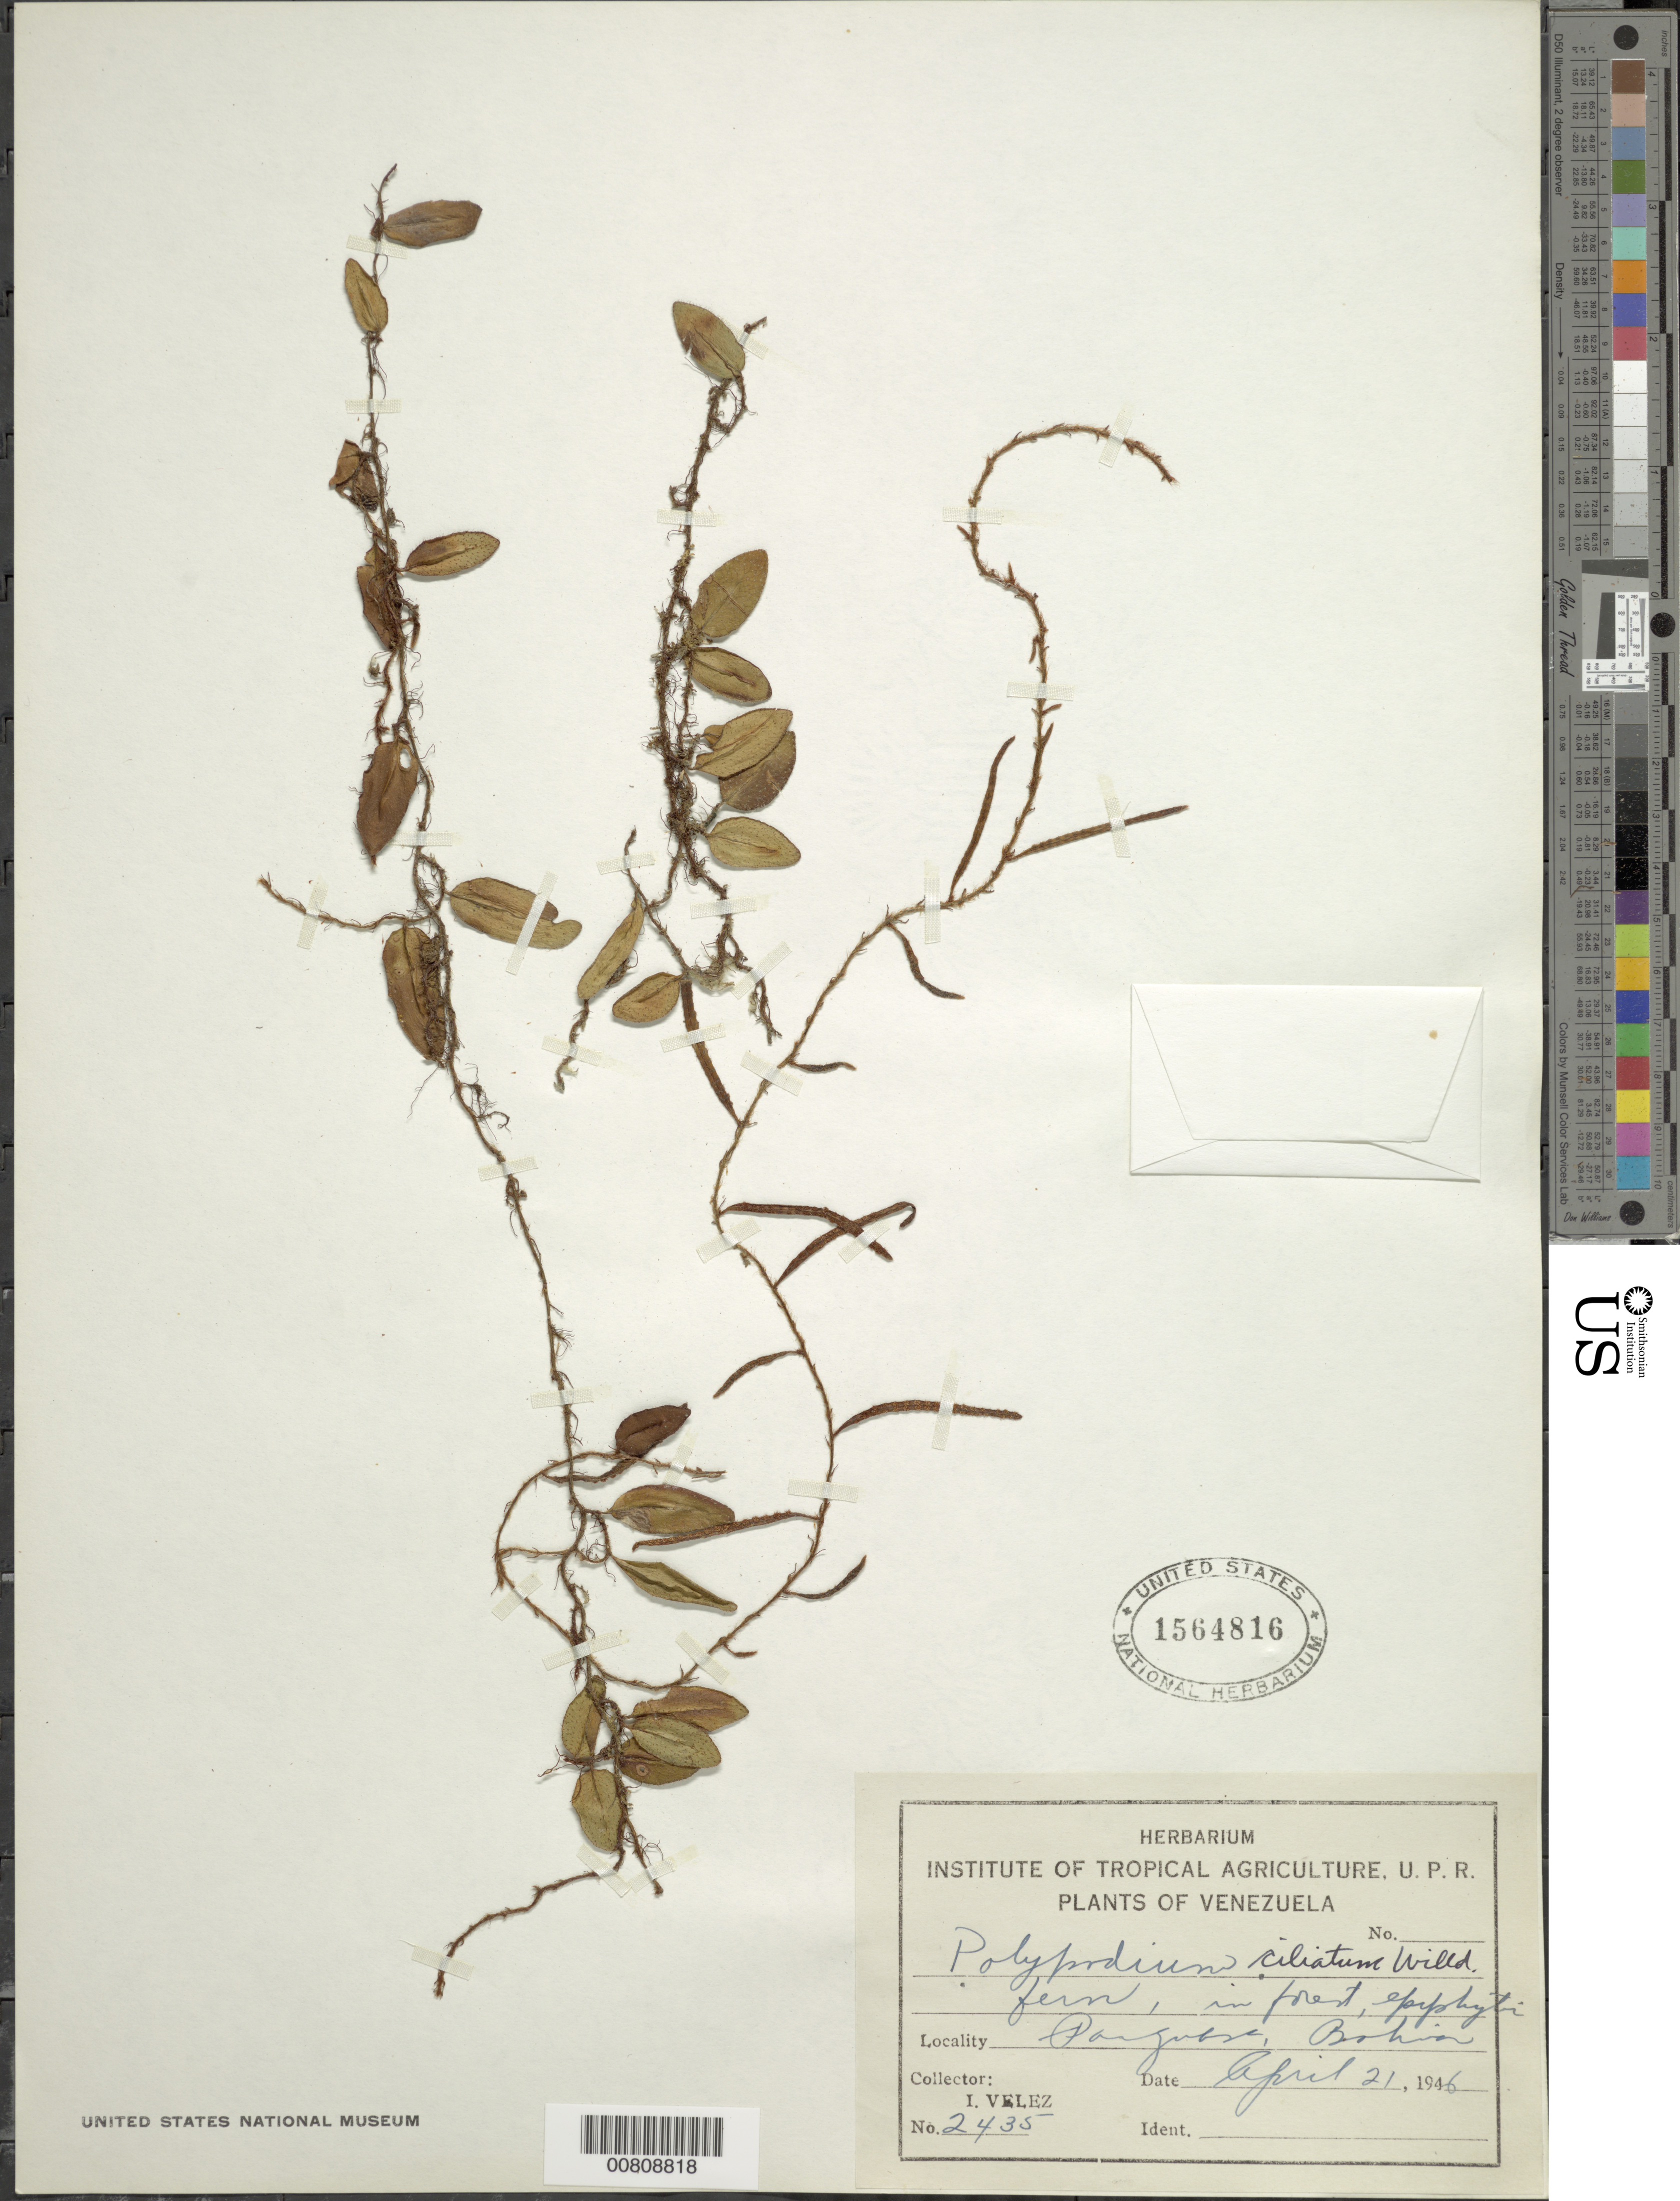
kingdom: Plantae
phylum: Tracheophyta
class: Polypodiopsida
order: Polypodiales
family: Polypodiaceae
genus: Microgramma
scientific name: Microgramma reptans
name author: (Cav.) A.R. Sm.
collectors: I. Velez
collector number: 2435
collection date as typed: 21-Apr-46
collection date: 1946-04-21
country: Venezuela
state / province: Bolívar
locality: Parguasa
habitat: Forest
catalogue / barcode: US 1564816